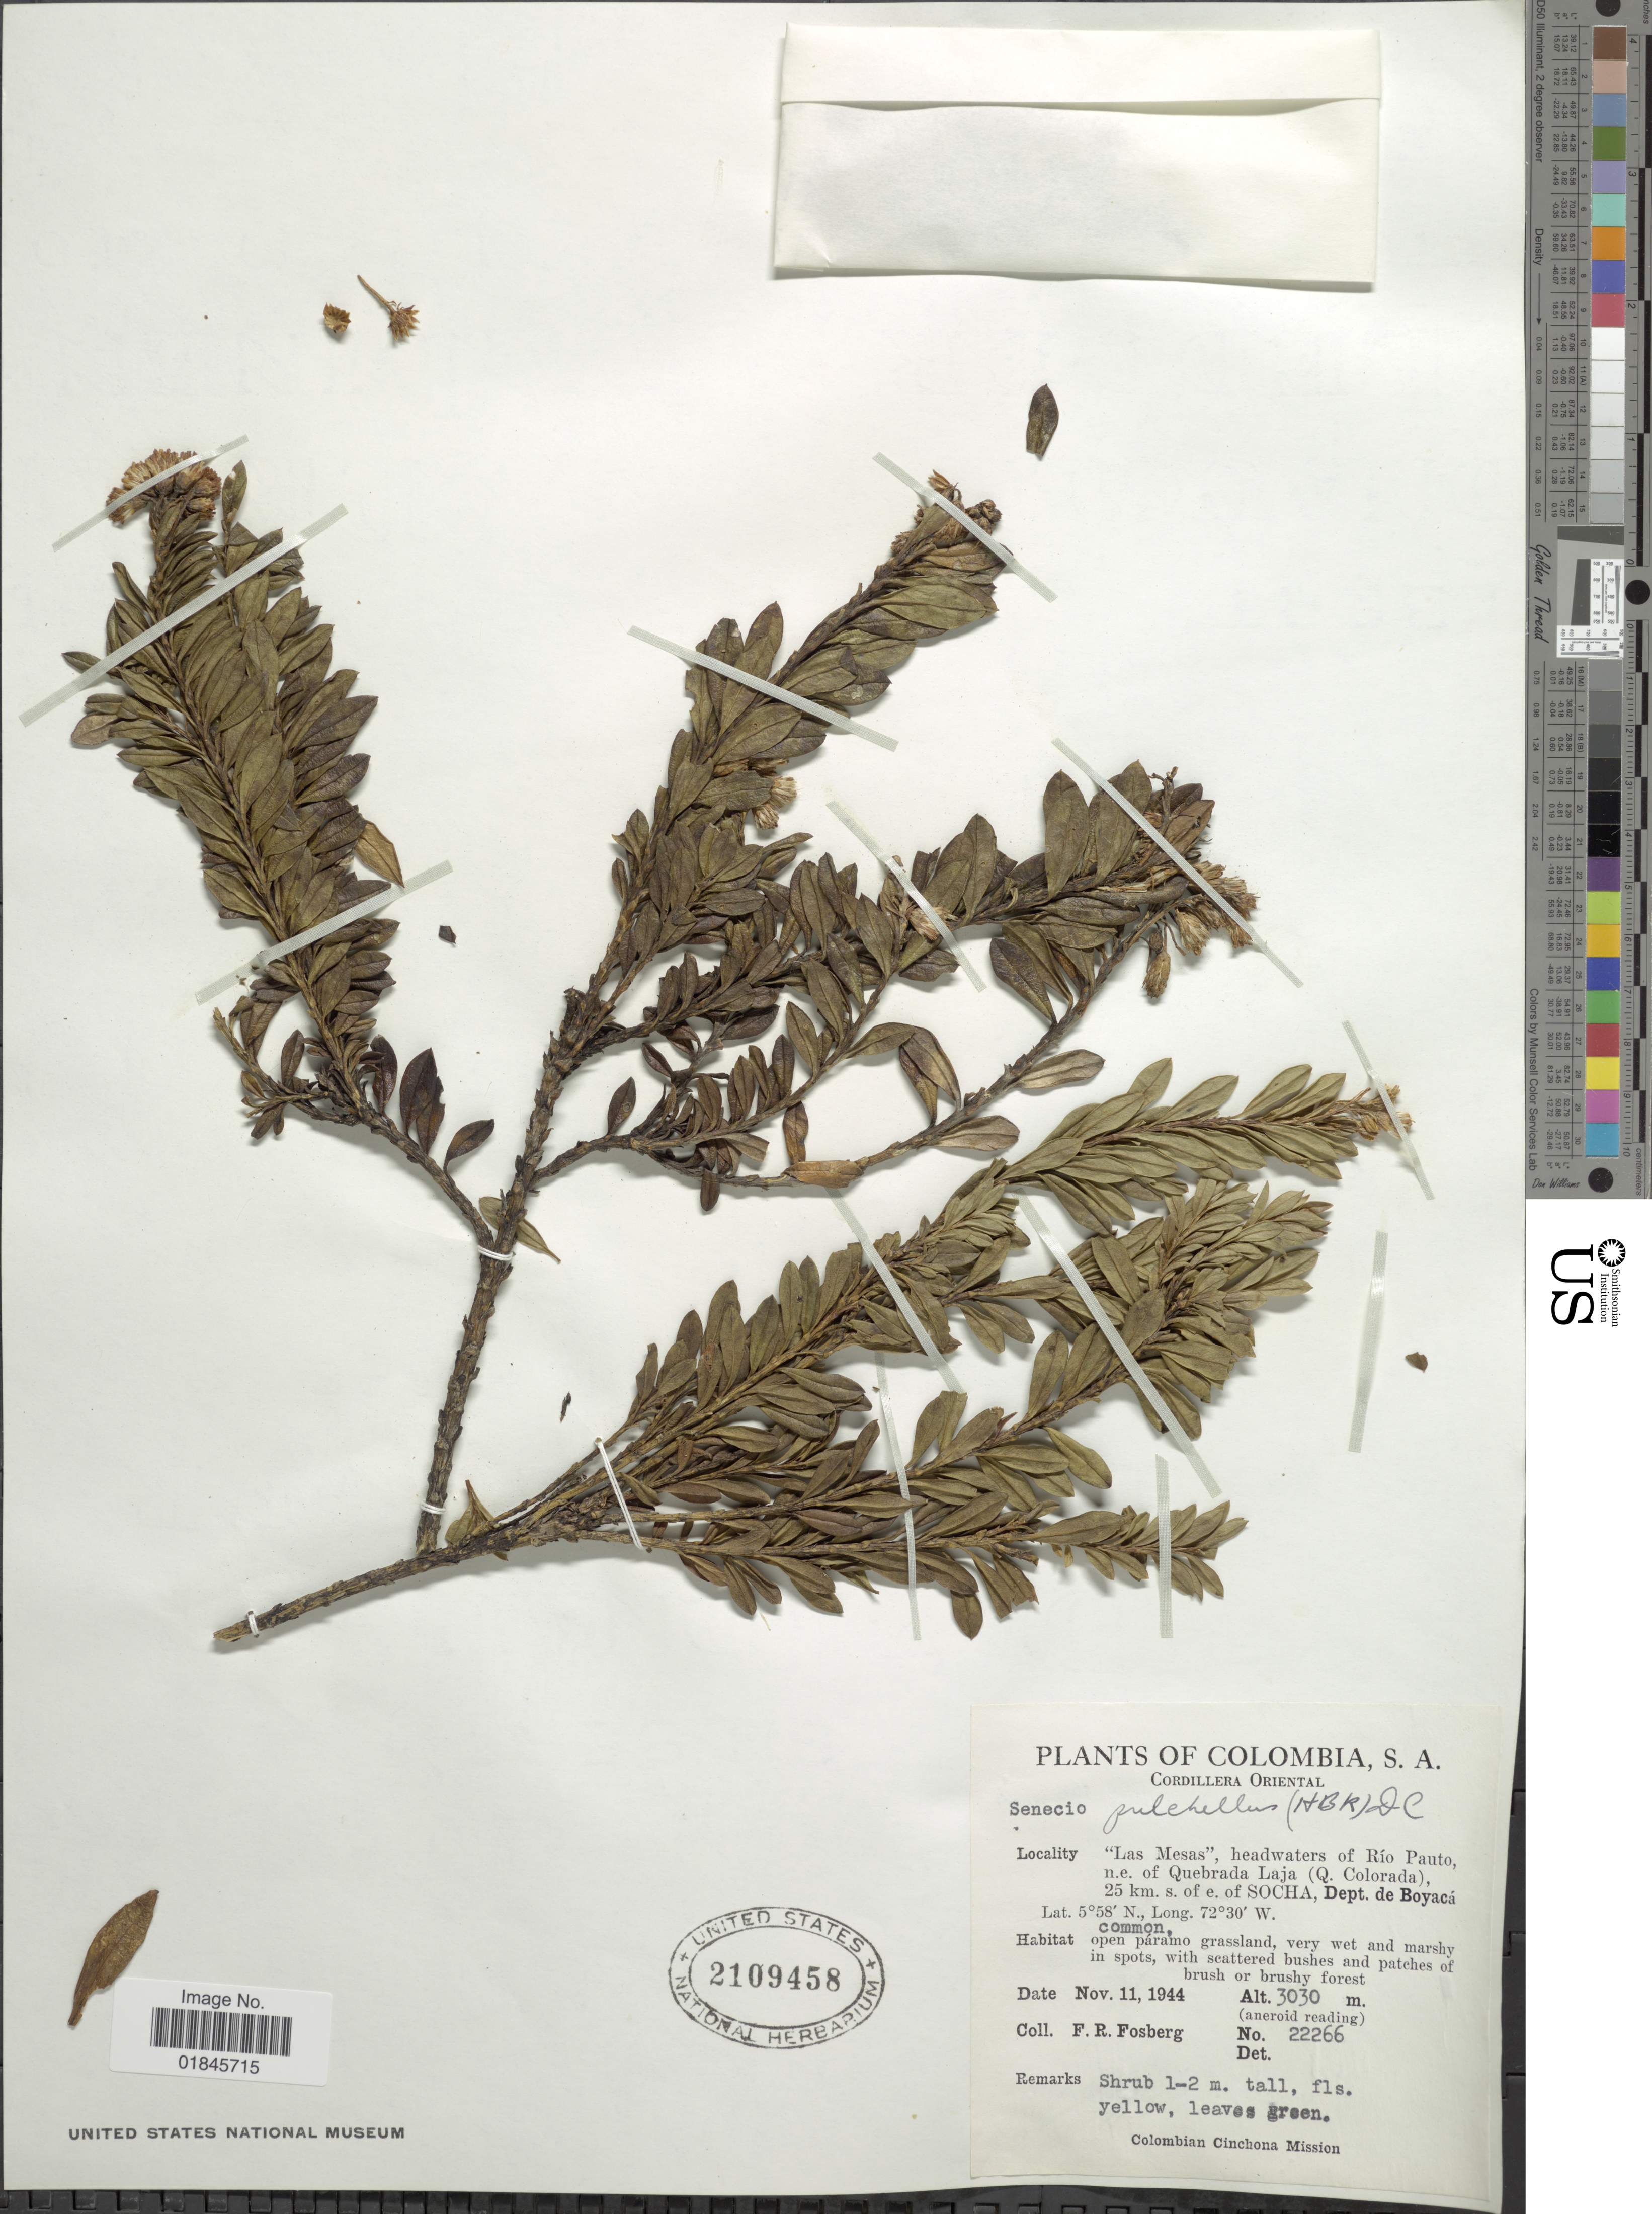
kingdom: Plantae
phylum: Tracheophyta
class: Magnoliopsida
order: Asterales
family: Asteraceae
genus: Pentacalia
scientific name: Pentacalia pulchella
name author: (Kunth) Cuatrec.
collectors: F. R. Fosberg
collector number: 22266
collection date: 1944-11-11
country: Colombia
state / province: Boyacá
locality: Cordillera Oriental. "Las Mesas", headwaters of Río Pauto, n.e. of Quebrada Laja (Q. Colorada), 25 km. s. of e. of Socha, Dept. de Boyacá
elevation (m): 3030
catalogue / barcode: US 2109458